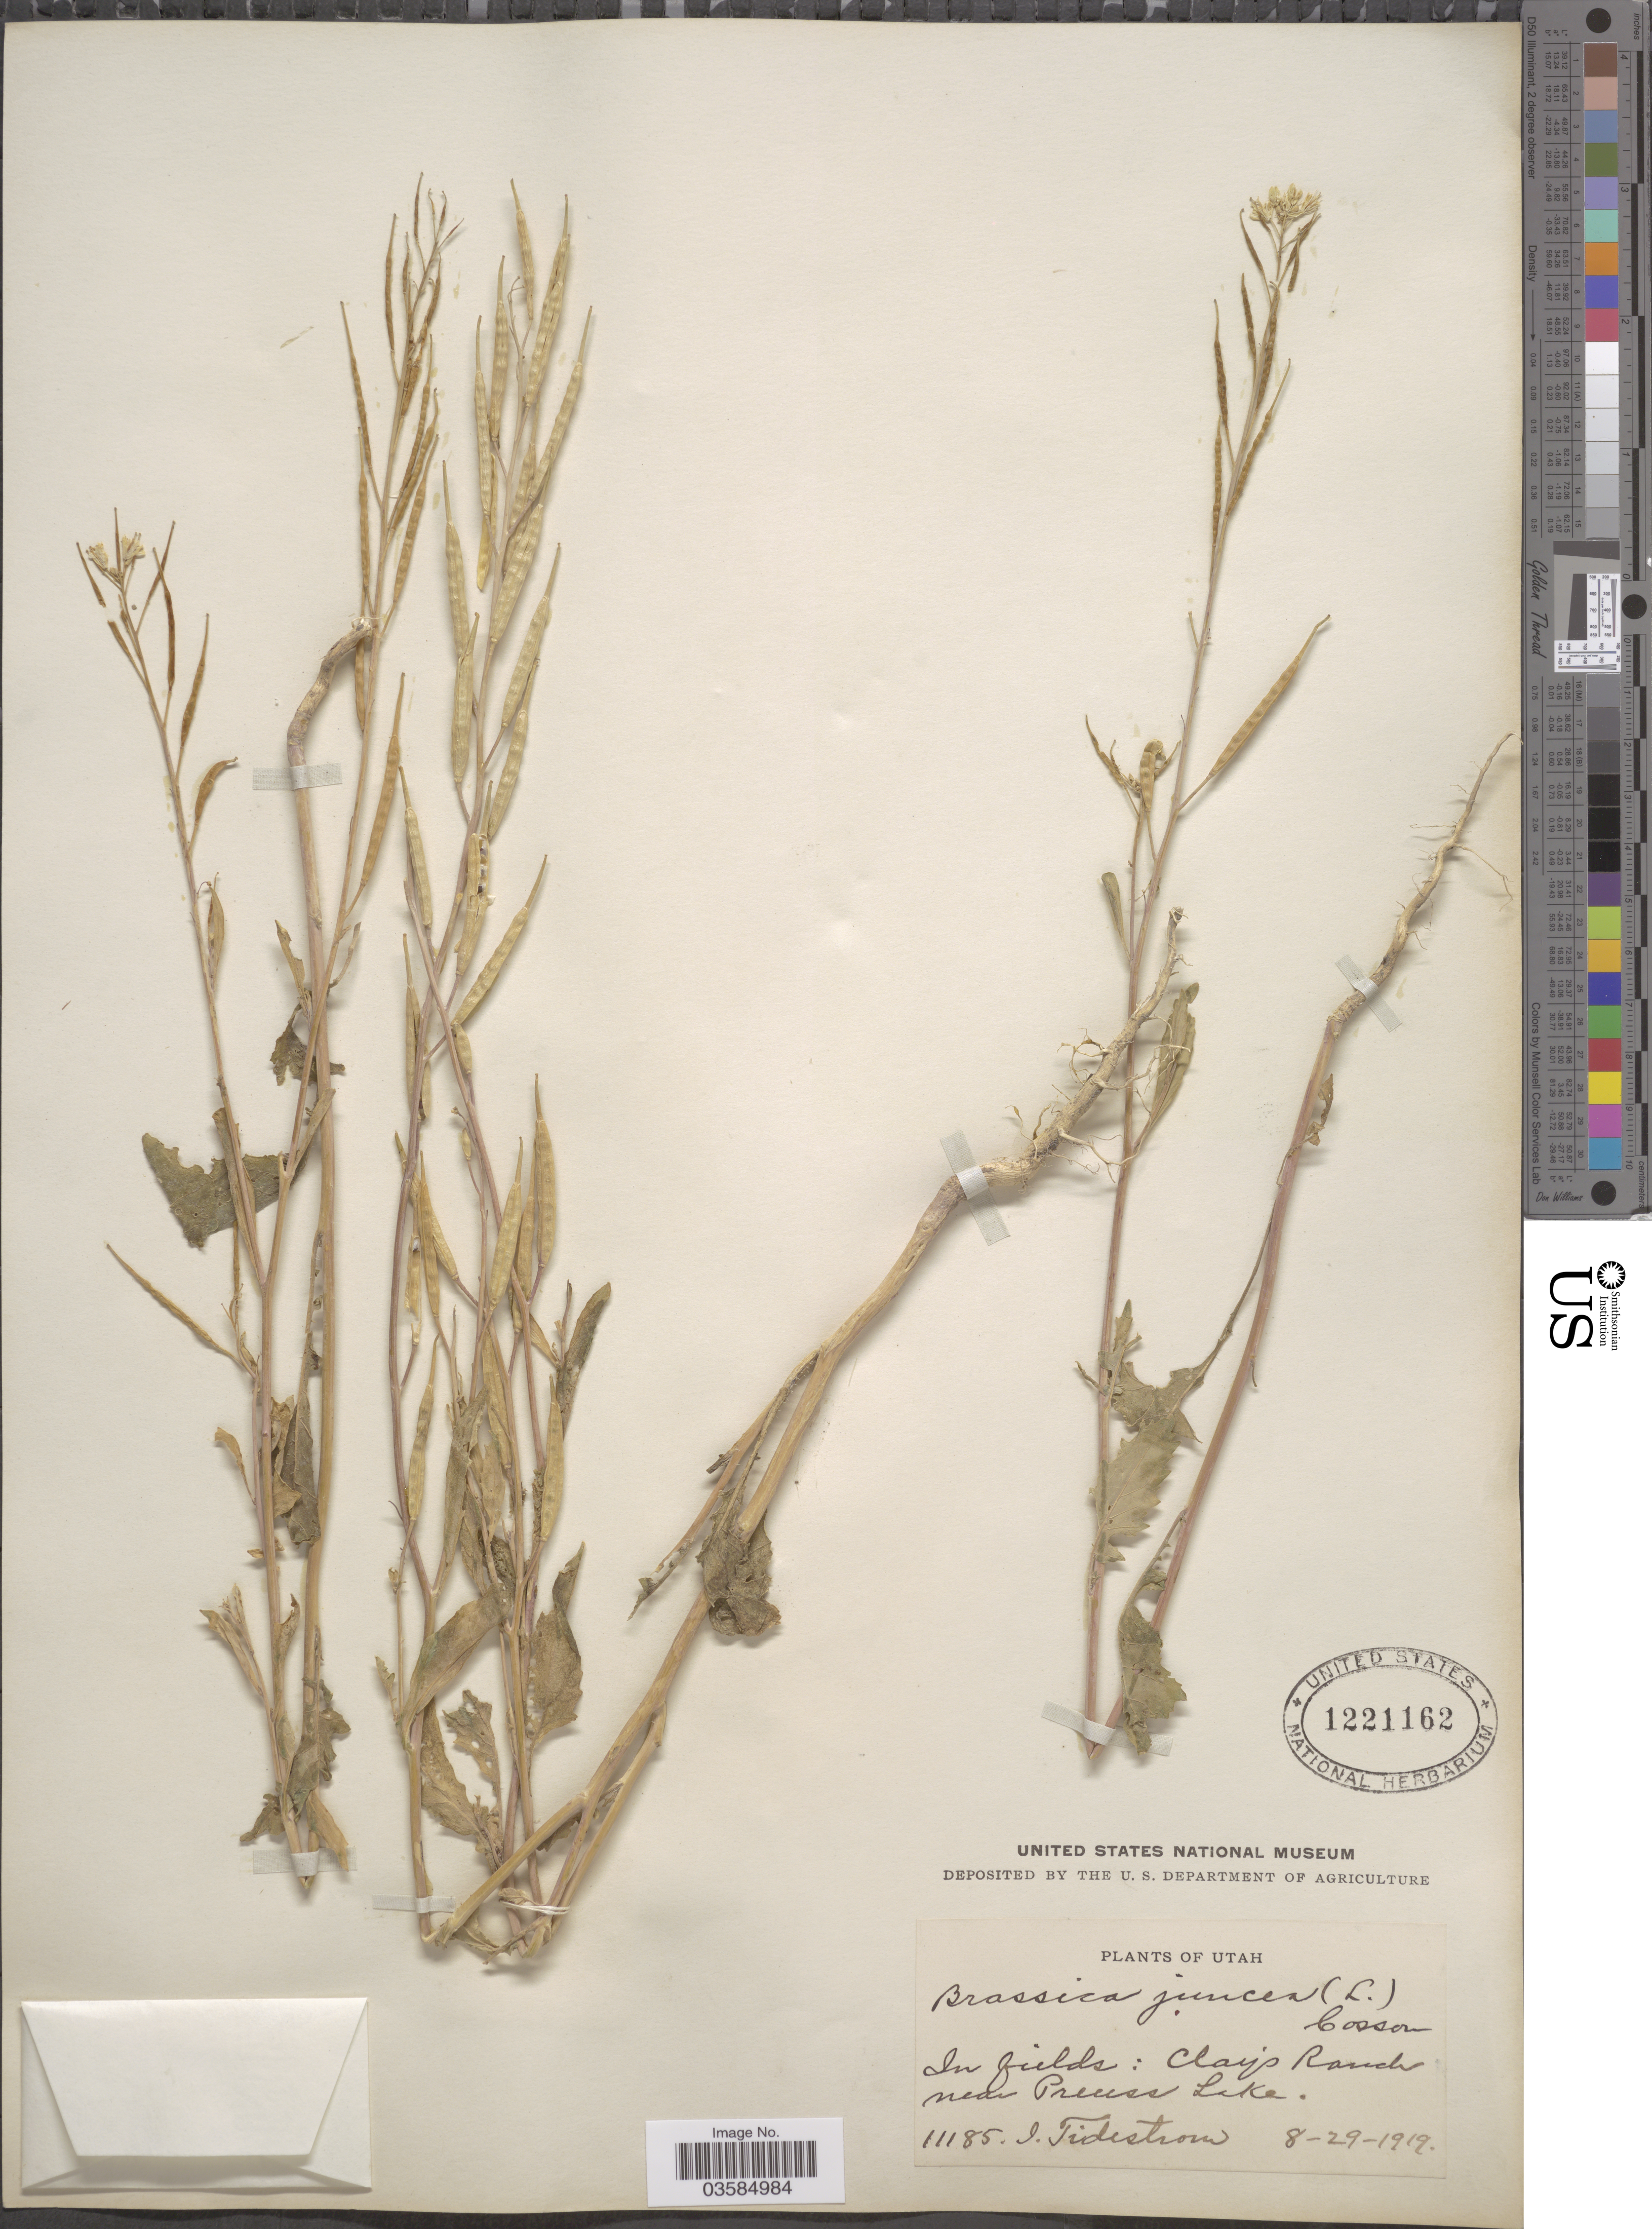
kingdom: Plantae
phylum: Tracheophyta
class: Magnoliopsida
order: Brassicales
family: Brassicaceae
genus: Brassica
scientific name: Brassica juncea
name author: (L.) Czern.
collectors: I. F. Tidestrom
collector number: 11185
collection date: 1919-08-29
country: United States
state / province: Utah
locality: In fields: Clays Ranch near Preuss Lake.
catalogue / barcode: US 1221162